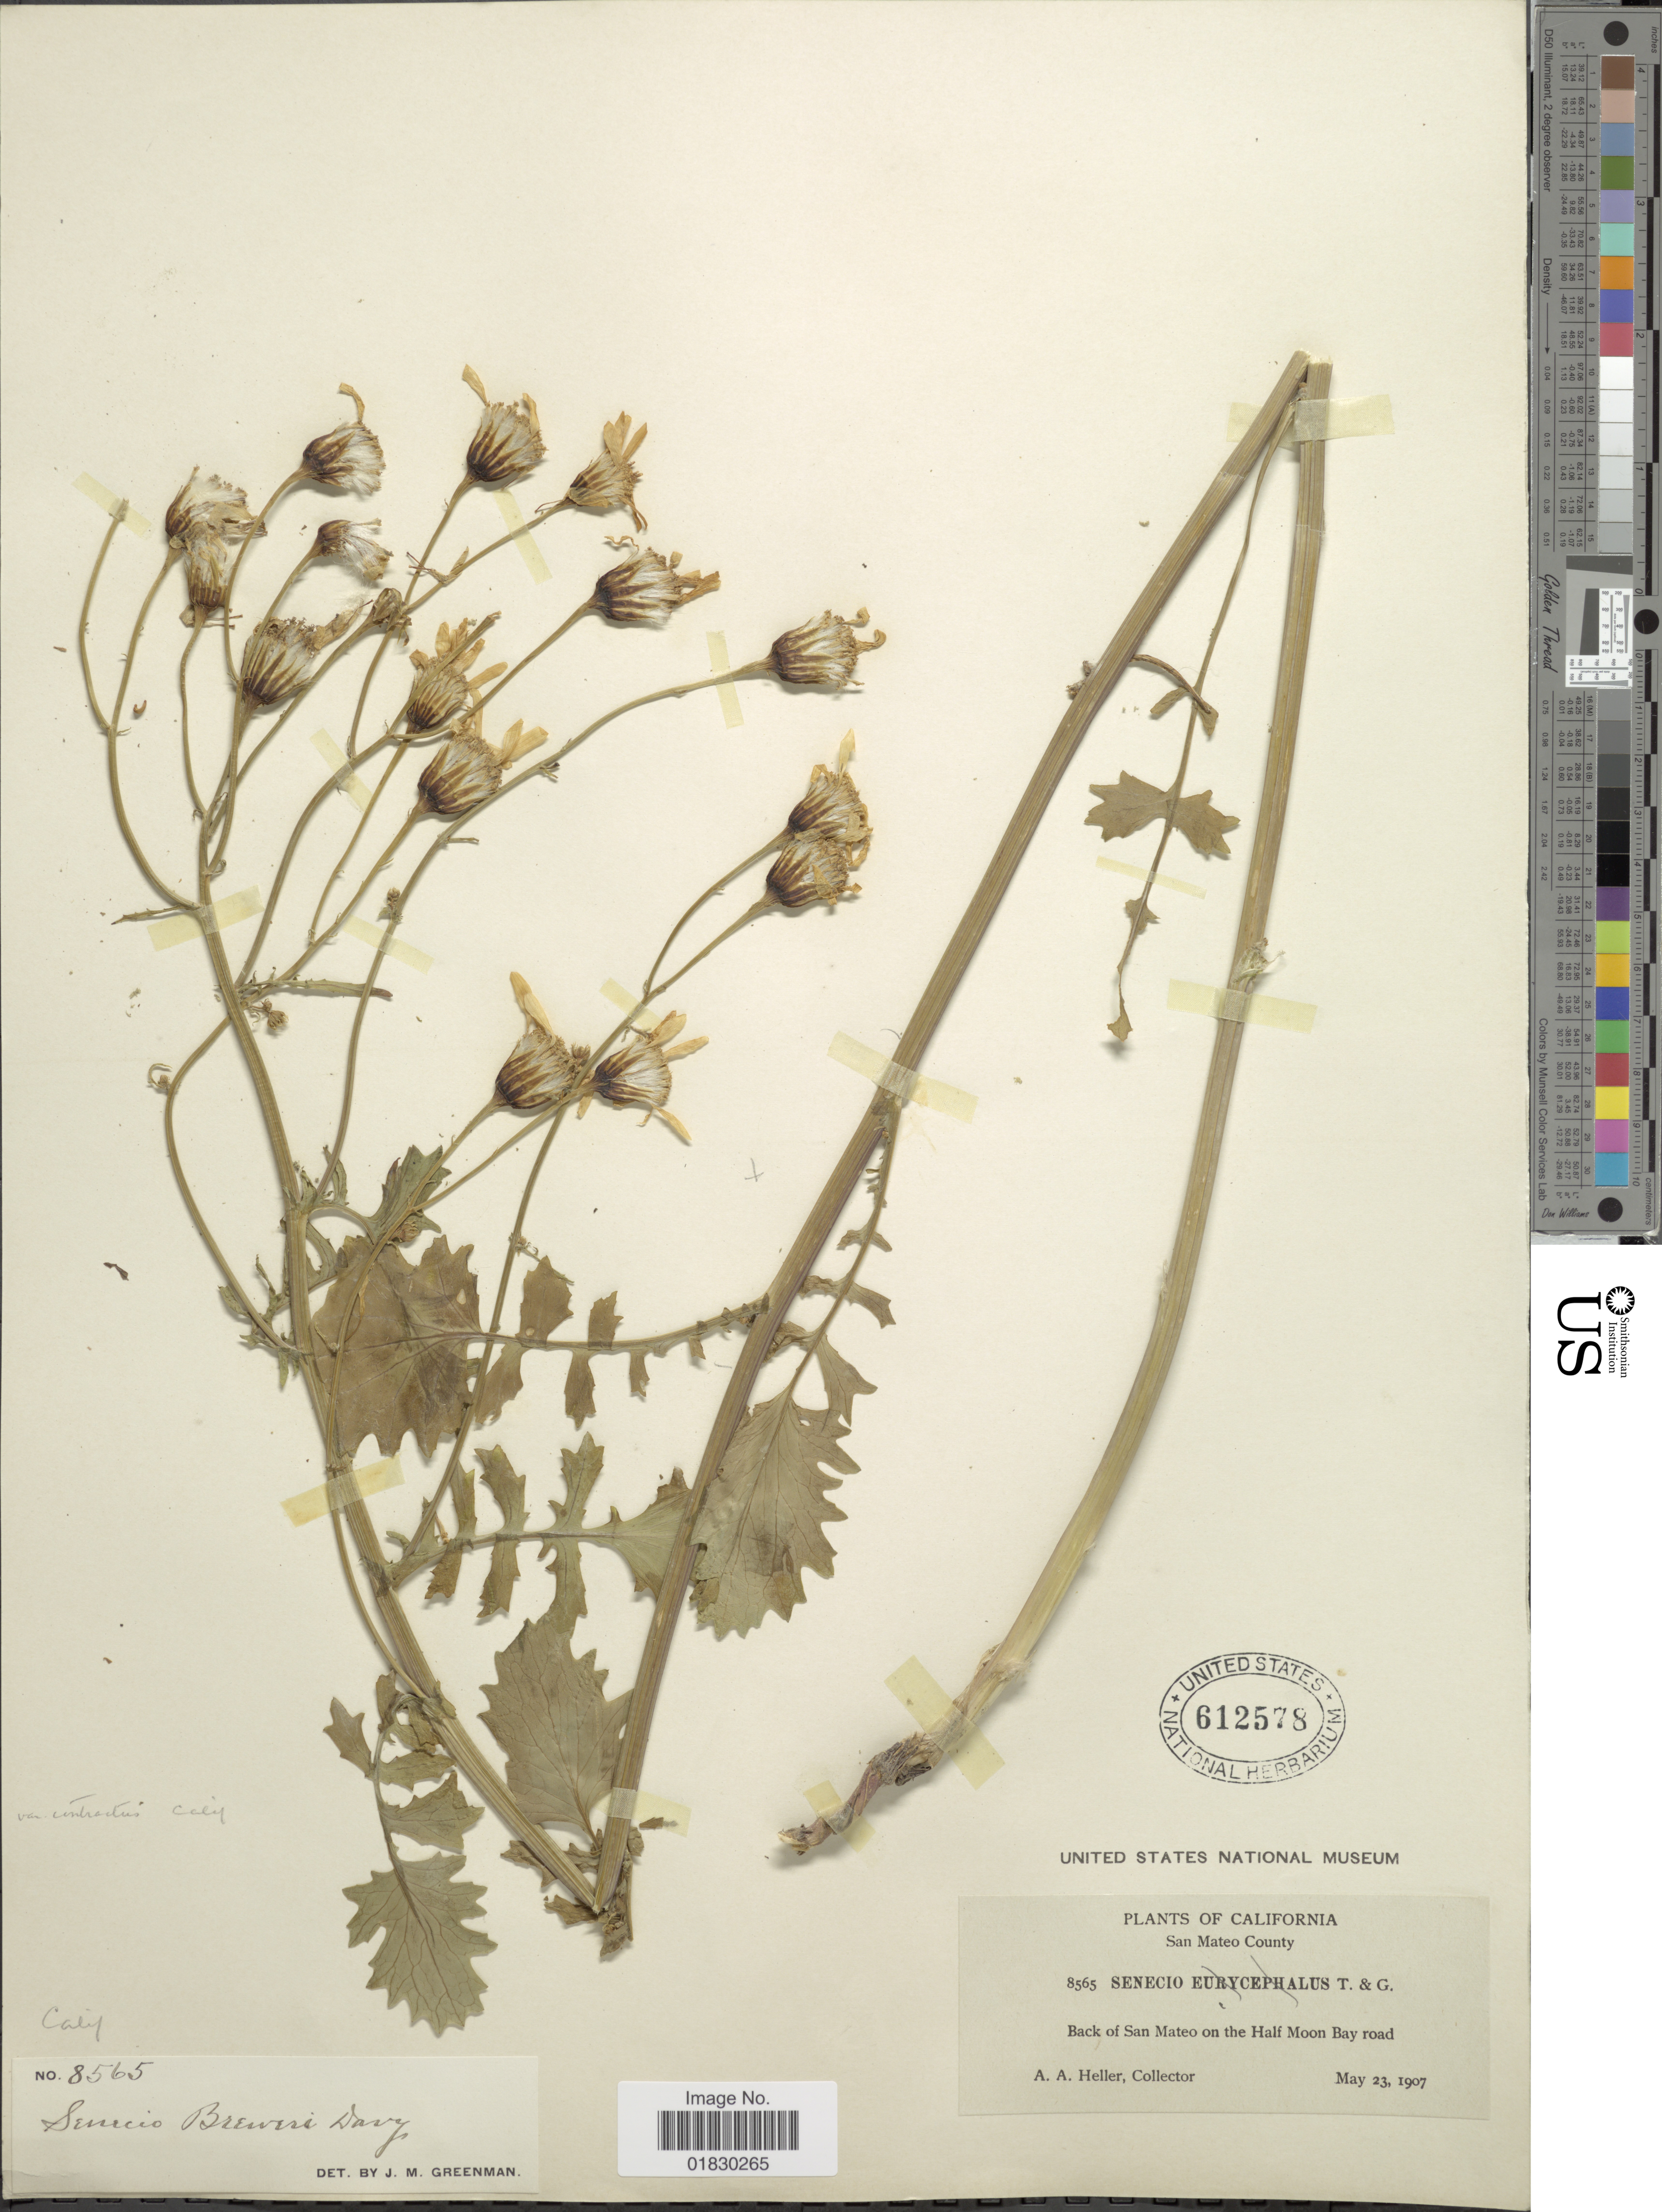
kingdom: Plantae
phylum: Tracheophyta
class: Magnoliopsida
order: Asterales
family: Asteraceae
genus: Packera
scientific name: Packera breweri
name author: (Burtt Davy) W.A. Weber & Á. Löve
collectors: A. A. Heller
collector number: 8565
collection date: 1907-05-23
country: United States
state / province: California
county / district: San Mateo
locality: San Mateo County, Back of San Mateo on the Half Moon Bay Road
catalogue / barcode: US 612578